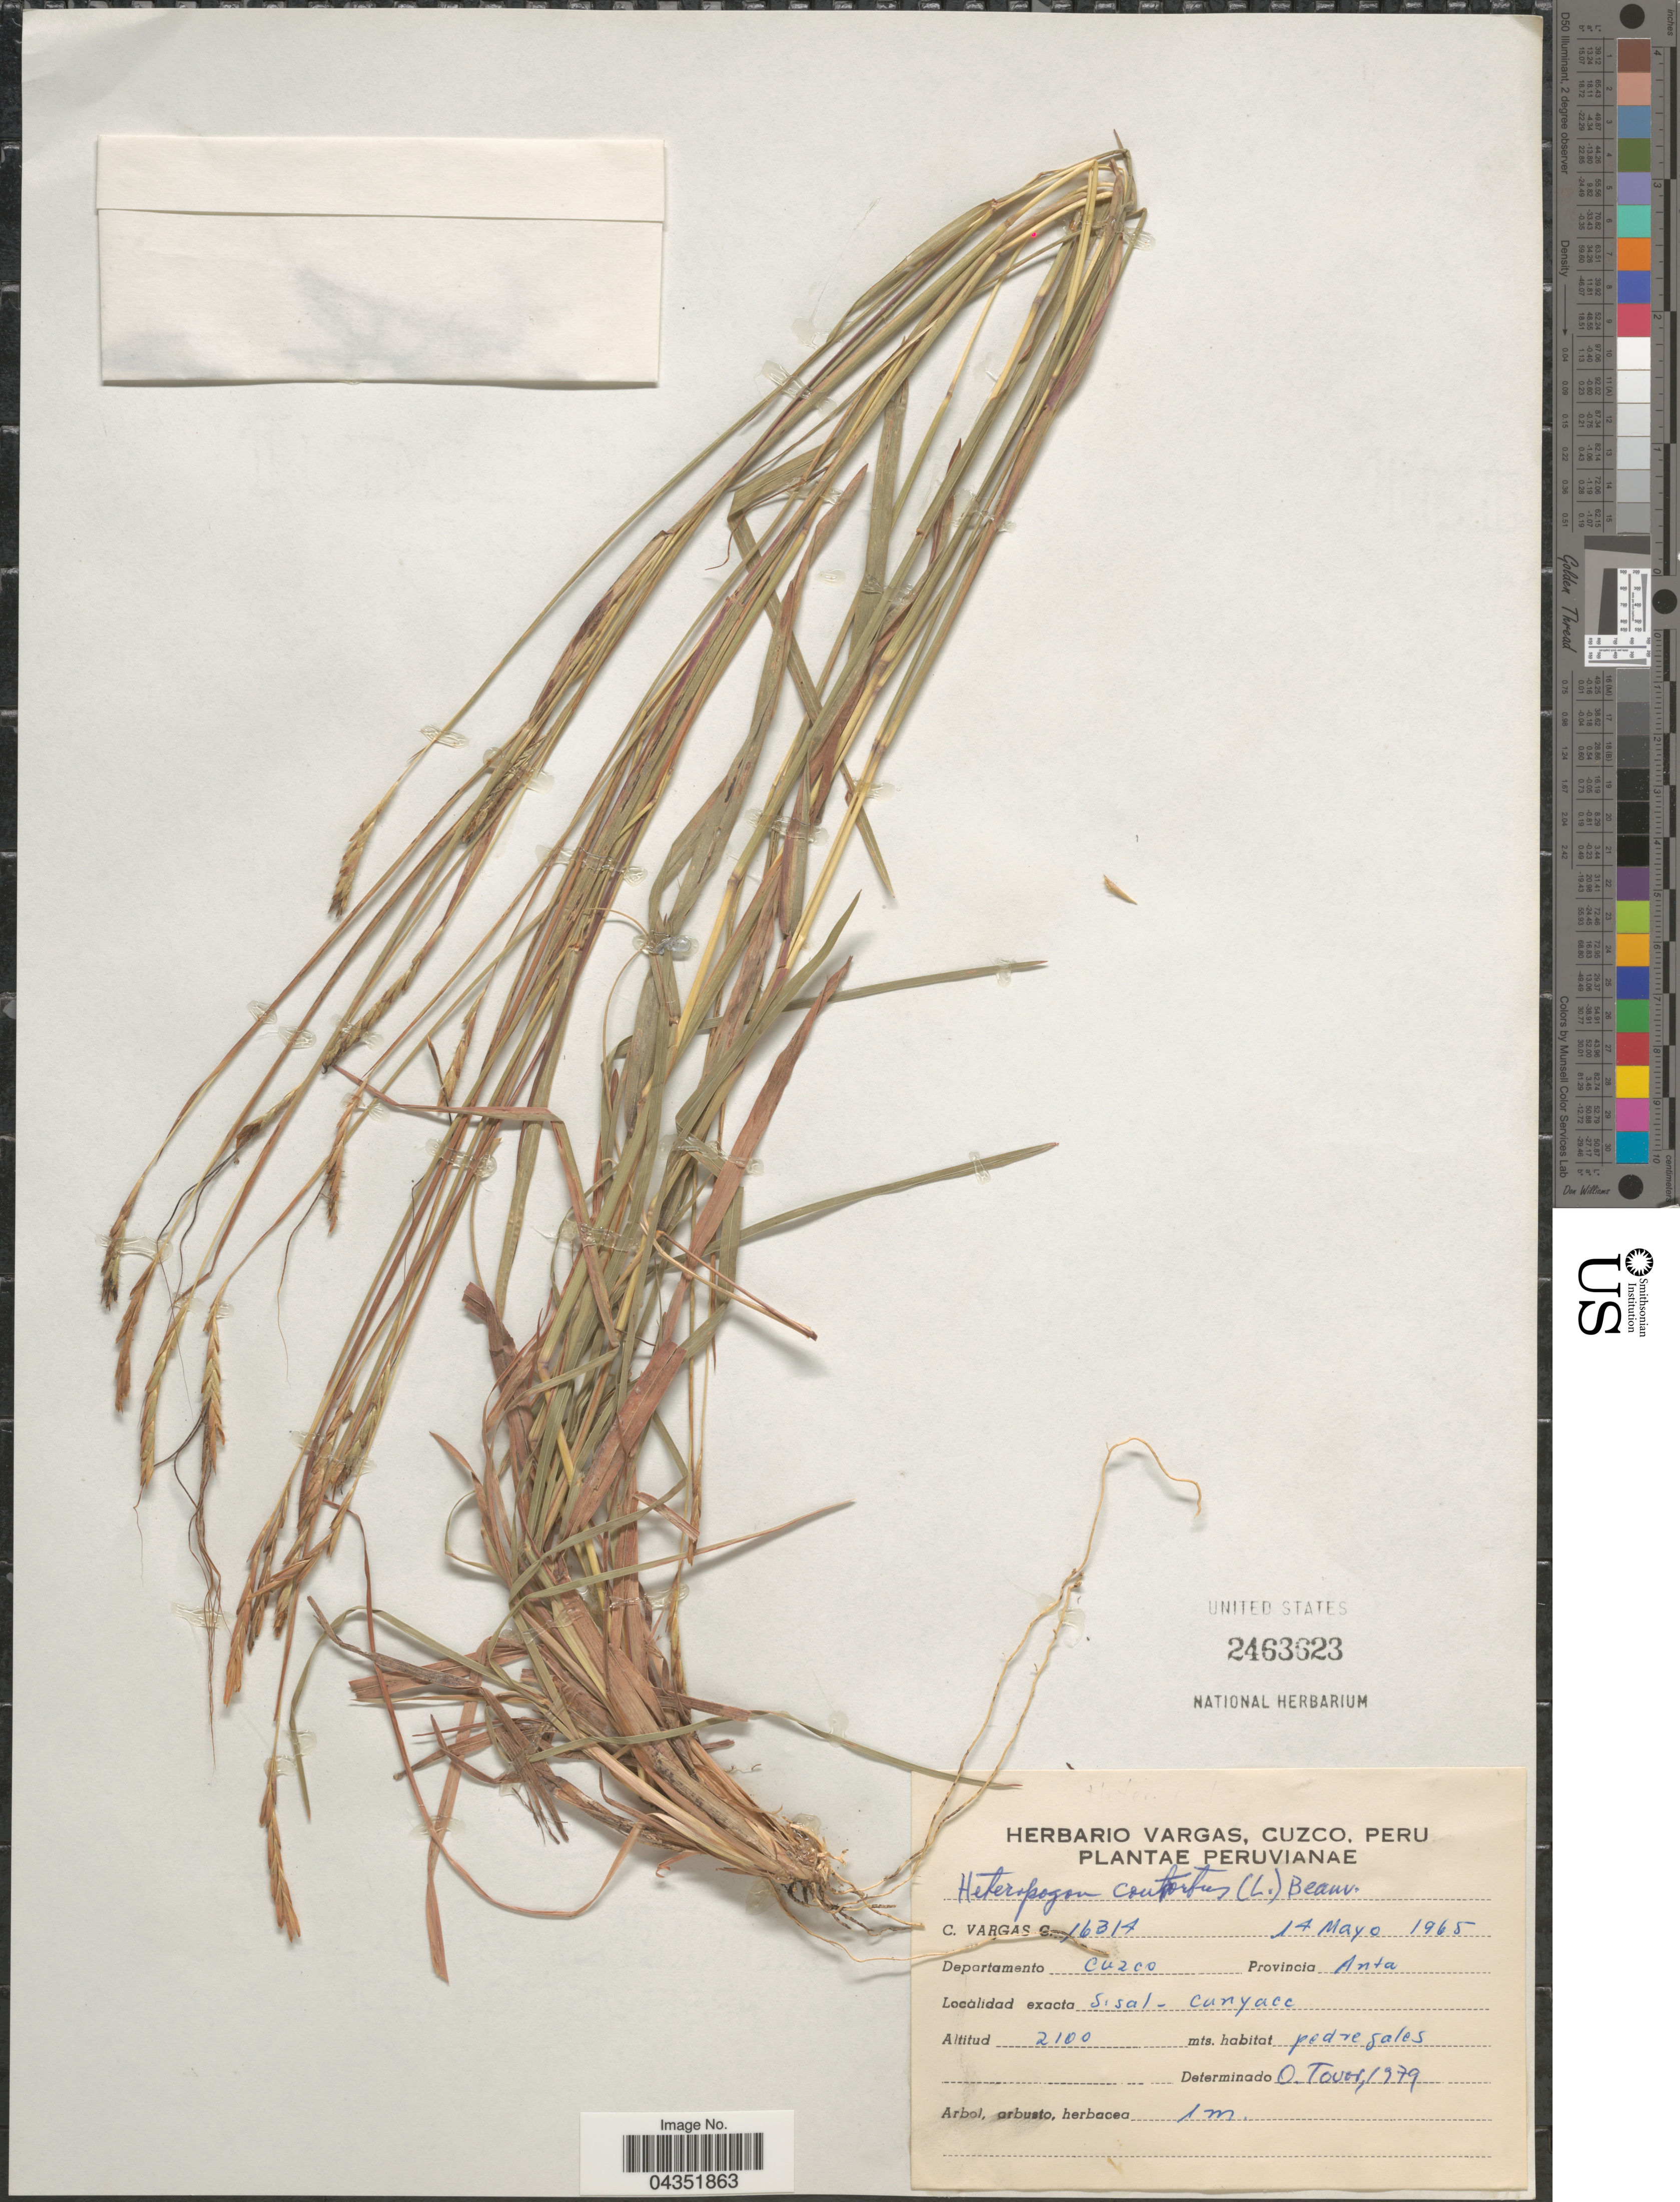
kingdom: Plantae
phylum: Tracheophyta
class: Liliopsida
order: Poales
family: Poaceae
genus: Heteropogon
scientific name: Heteropogon contortus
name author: (L.) P. Beauv. ex Roem. & Schult.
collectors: C. Vargas Calderón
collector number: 16314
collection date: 1965-05-14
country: Peru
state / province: Cusco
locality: Departamento Cuzco. Provincia Anta. Sisal - Cunyace.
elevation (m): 2100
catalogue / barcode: US 2463623